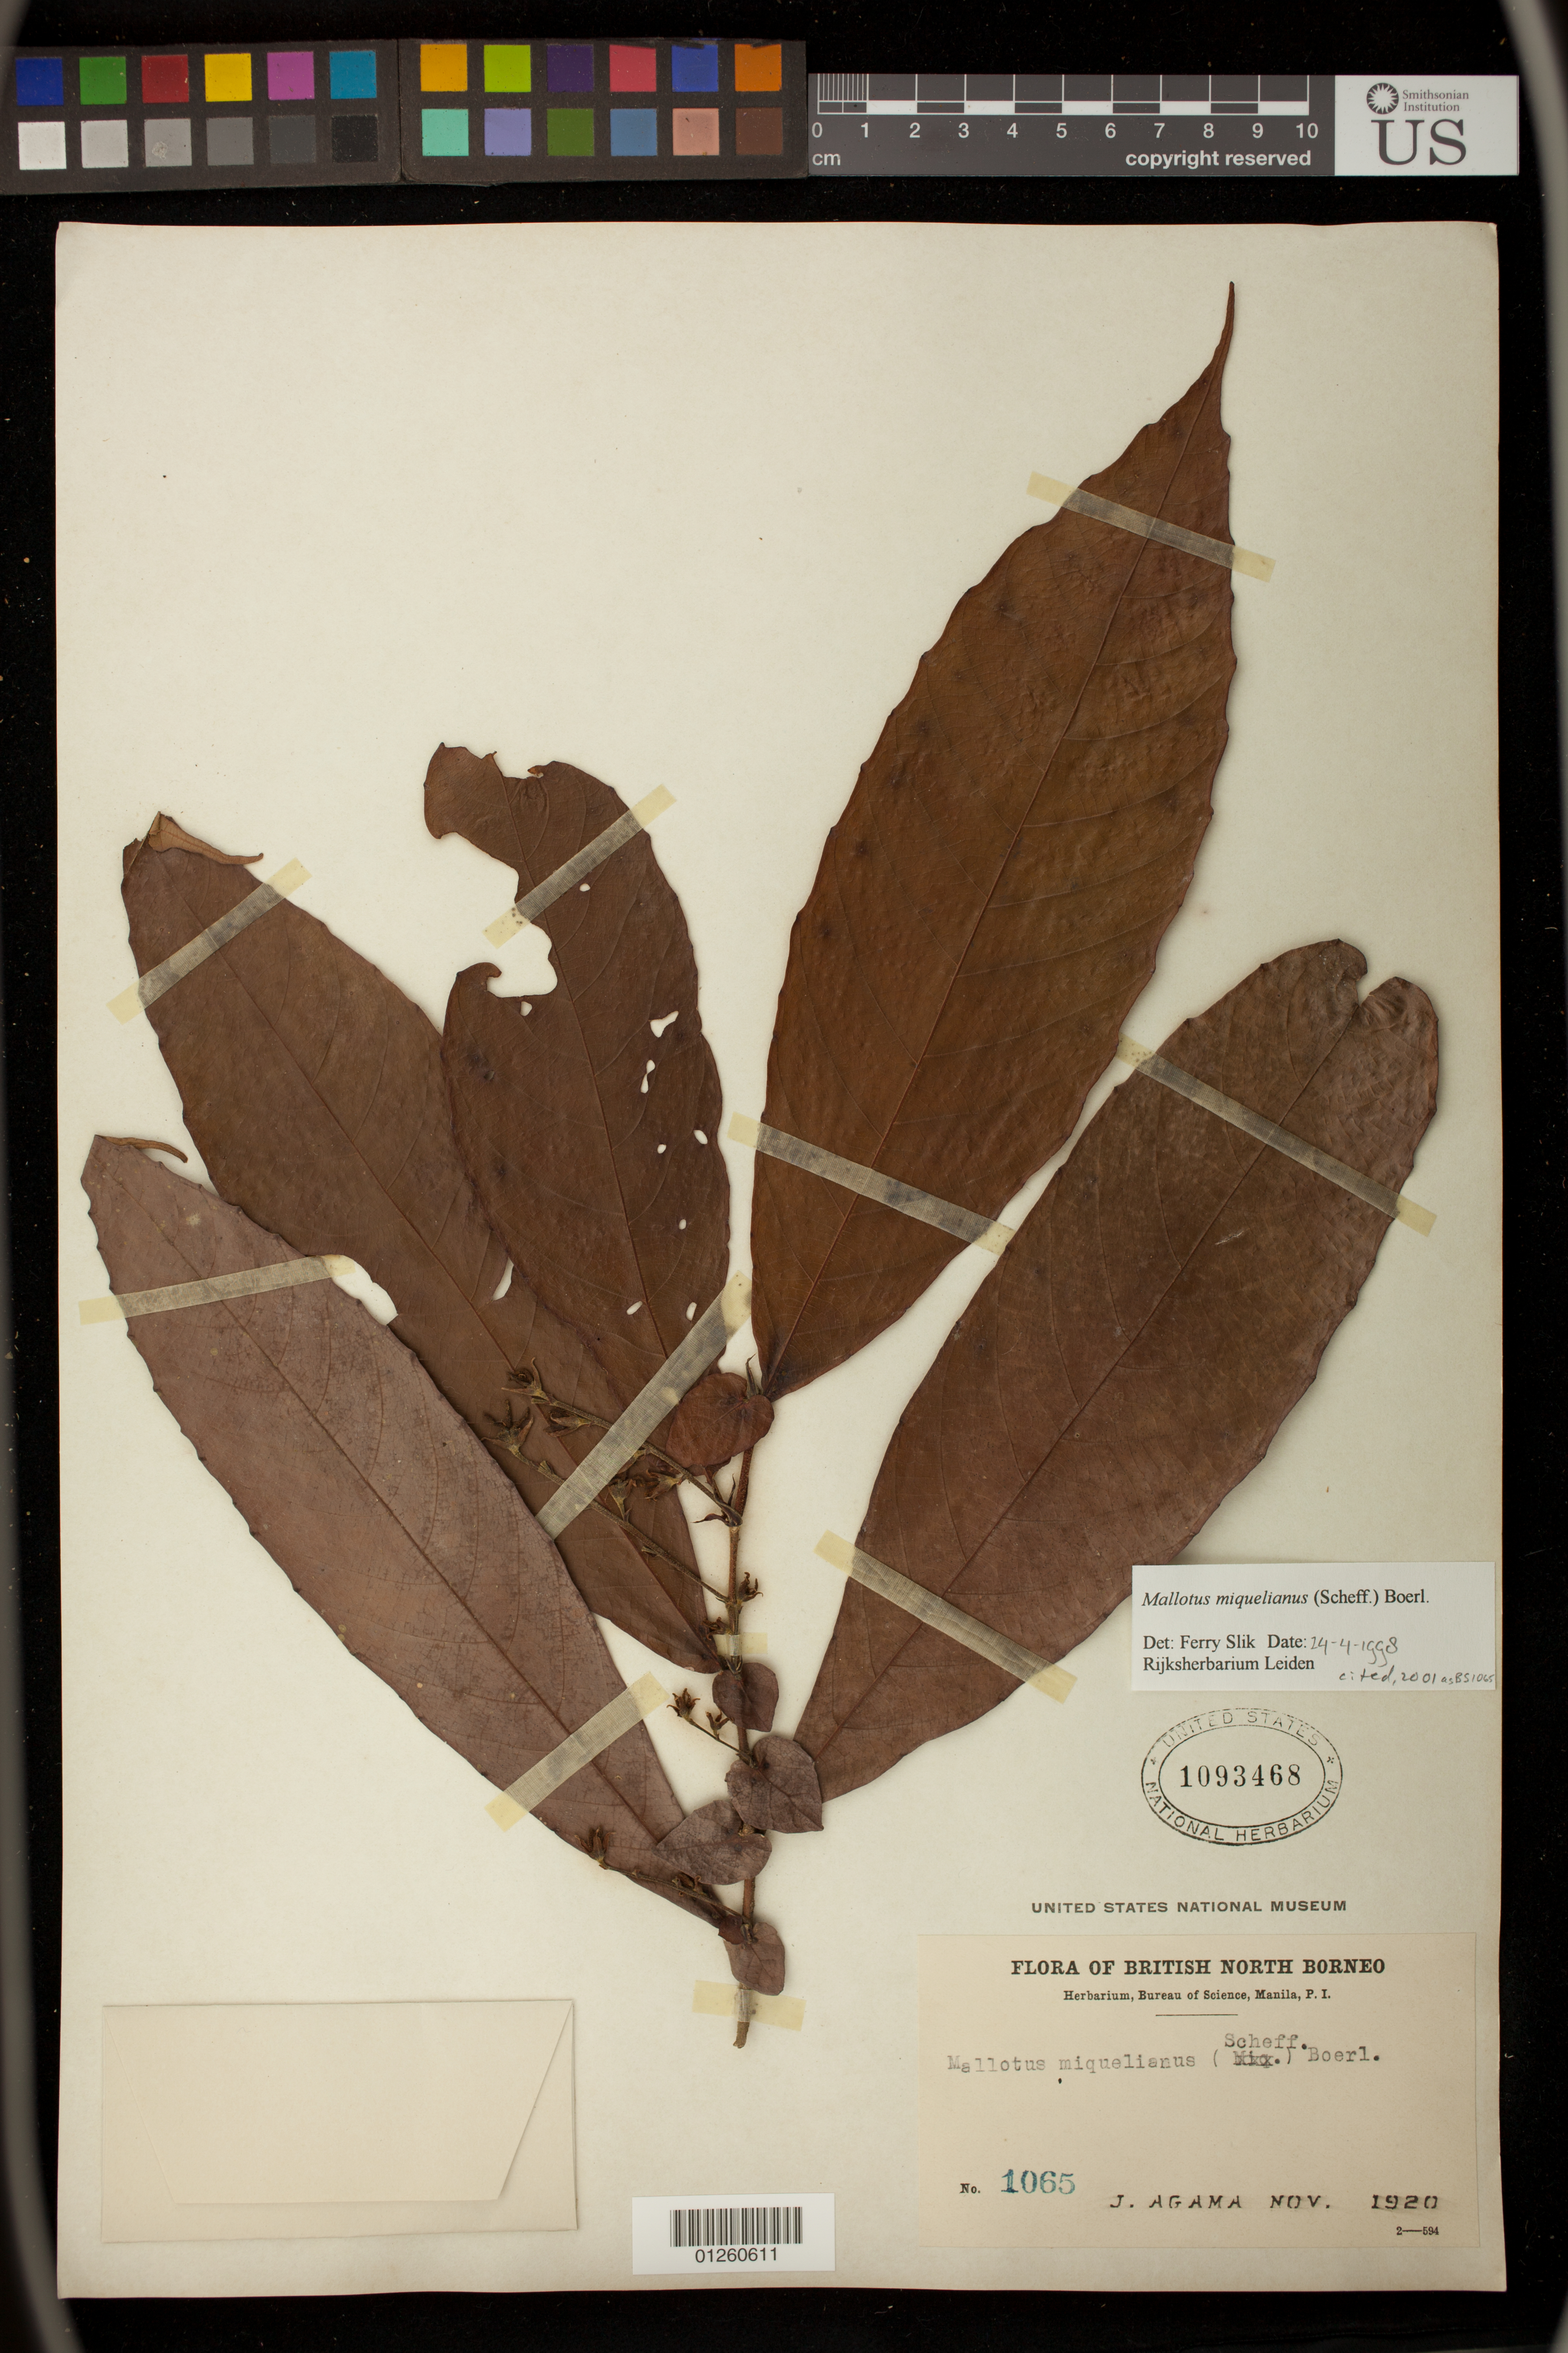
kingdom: Plantae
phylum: Tracheophyta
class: Magnoliopsida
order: Malpighiales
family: Euphorbiaceae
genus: Mallotus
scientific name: Mallotus miquelianus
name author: (Scheff.) Boerl.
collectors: J. Agama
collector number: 1065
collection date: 1920-11-01/1920-11-30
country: Malaysia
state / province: Sabah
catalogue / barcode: US 1093468